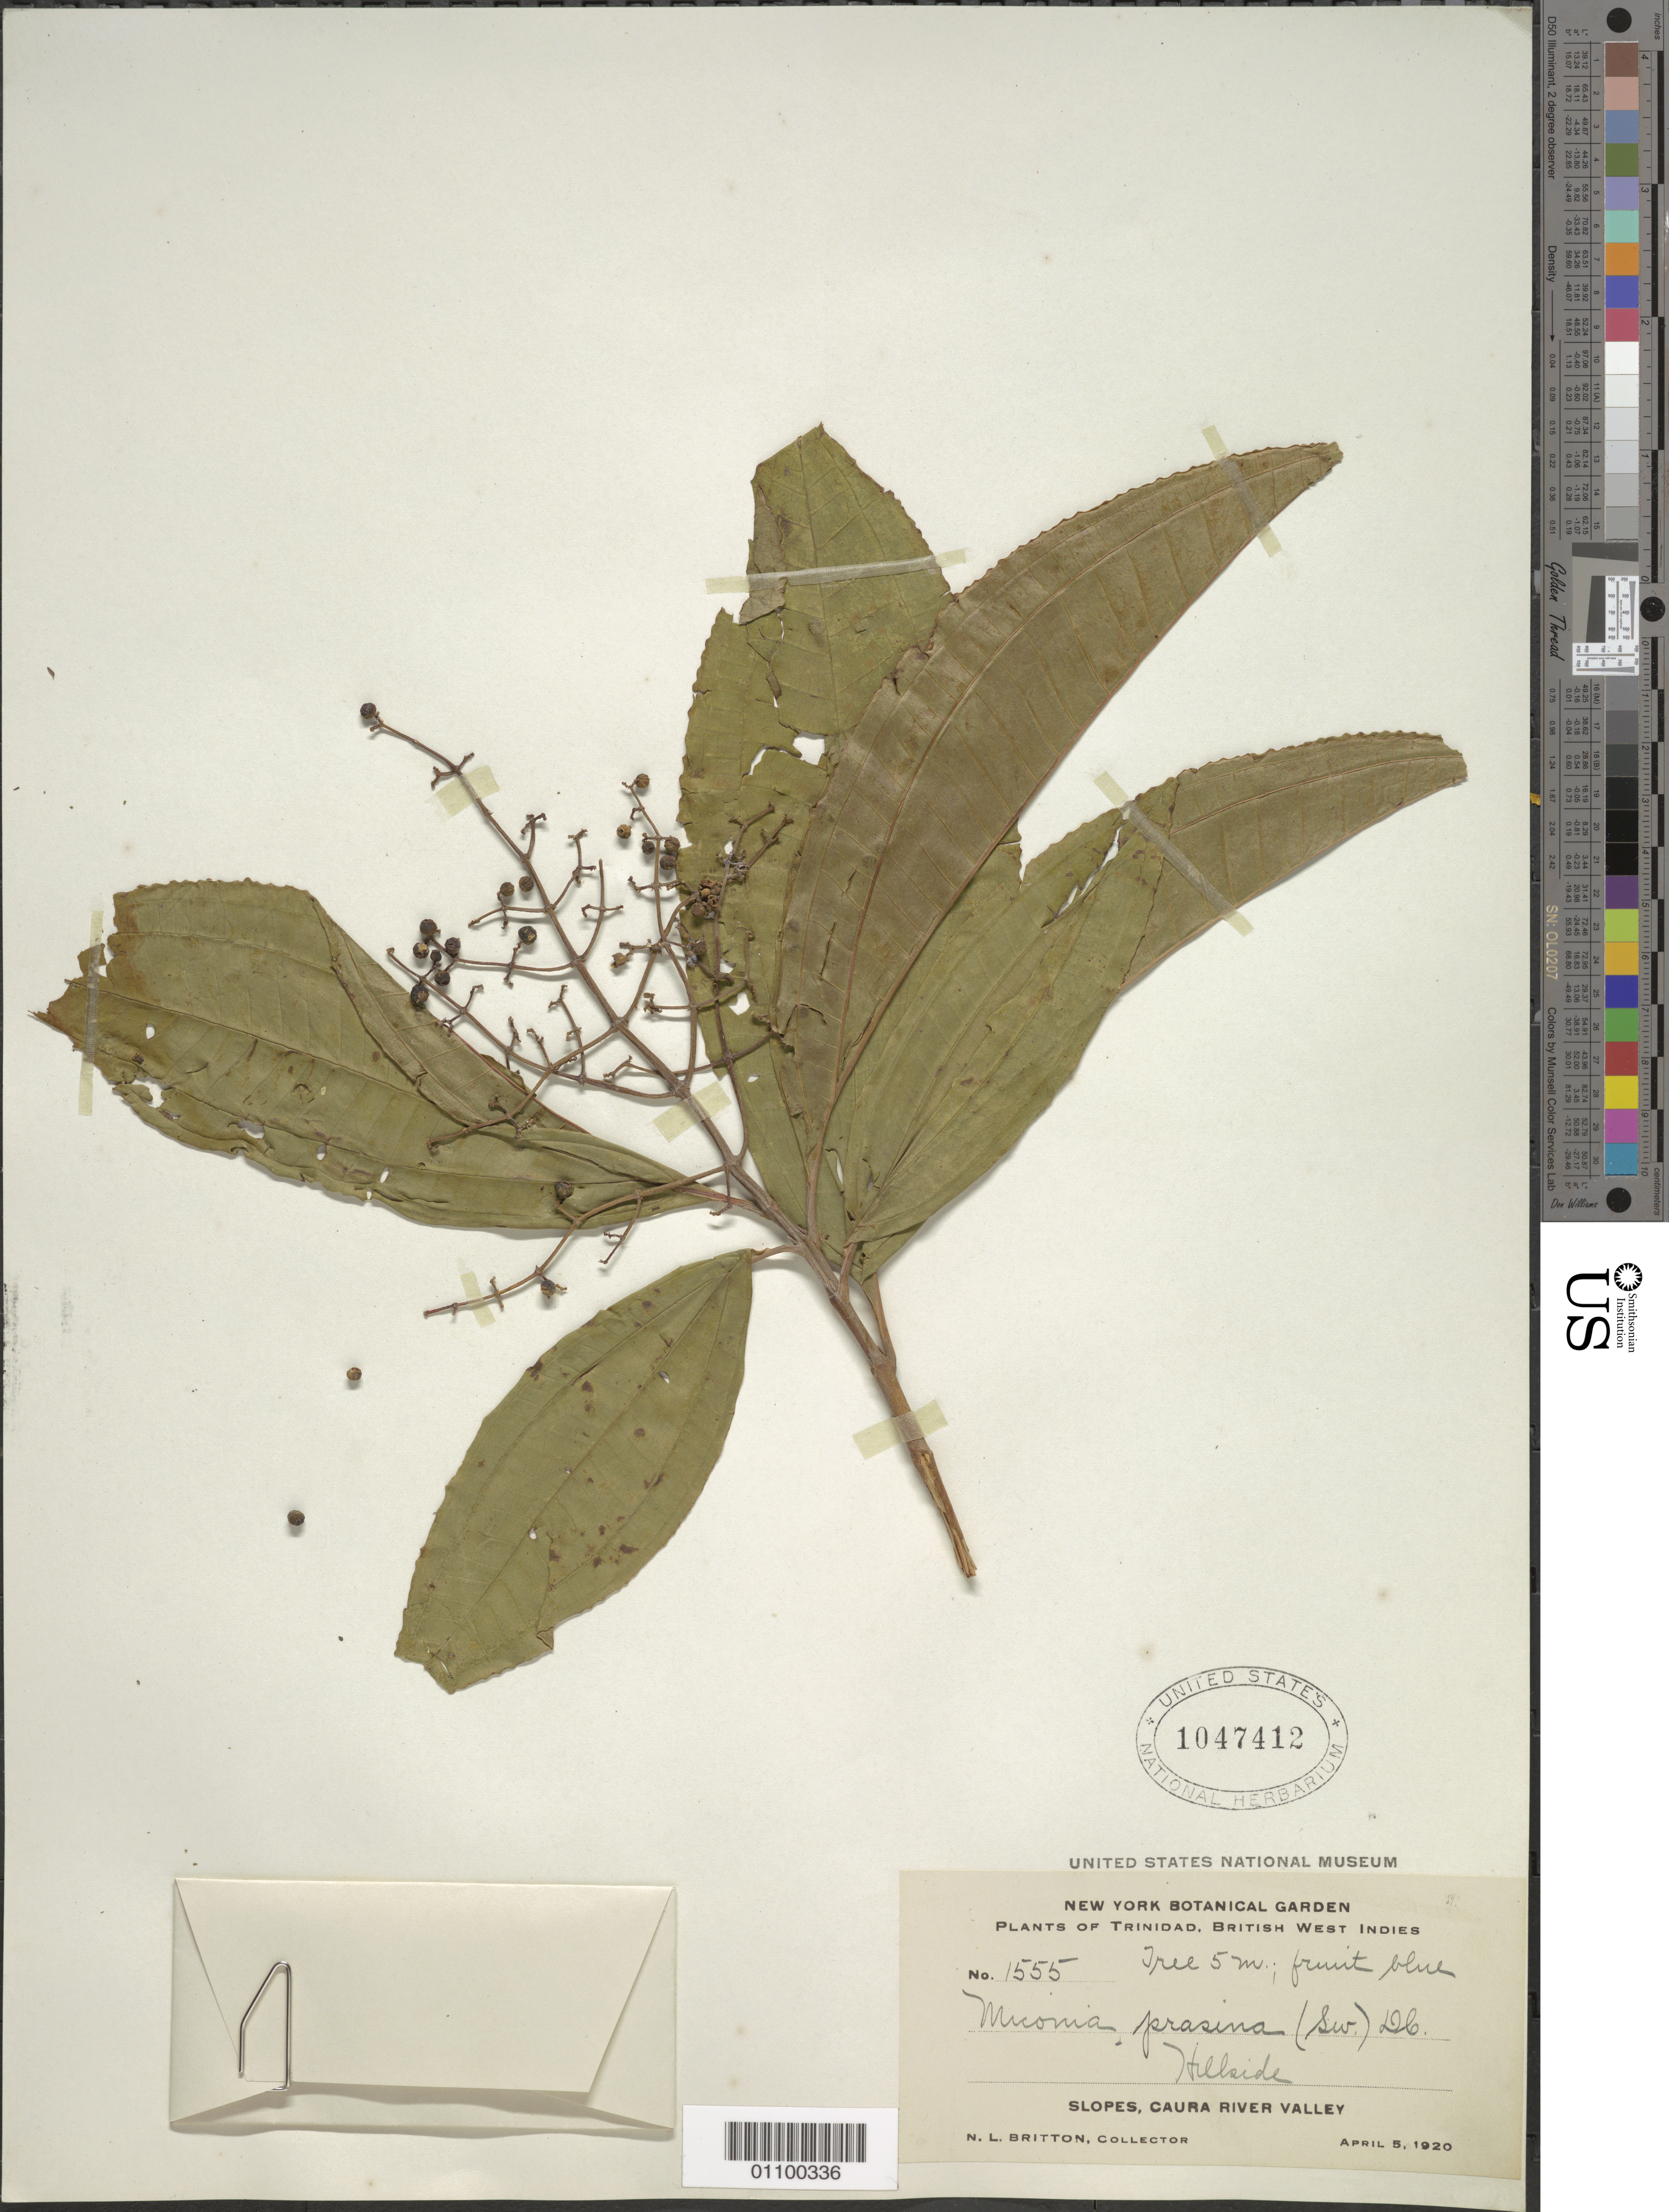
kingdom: Plantae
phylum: Tracheophyta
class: Magnoliopsida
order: Myrtales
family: Melastomataceae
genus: Miconia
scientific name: Miconia prasina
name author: (Sw.) DC.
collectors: N. Britton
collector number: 1555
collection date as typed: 05 Apr 1920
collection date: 1920-04-05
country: Trinidad and Tobago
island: Trinidad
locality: Slopes, Caura River Valley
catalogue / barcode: US 1047412